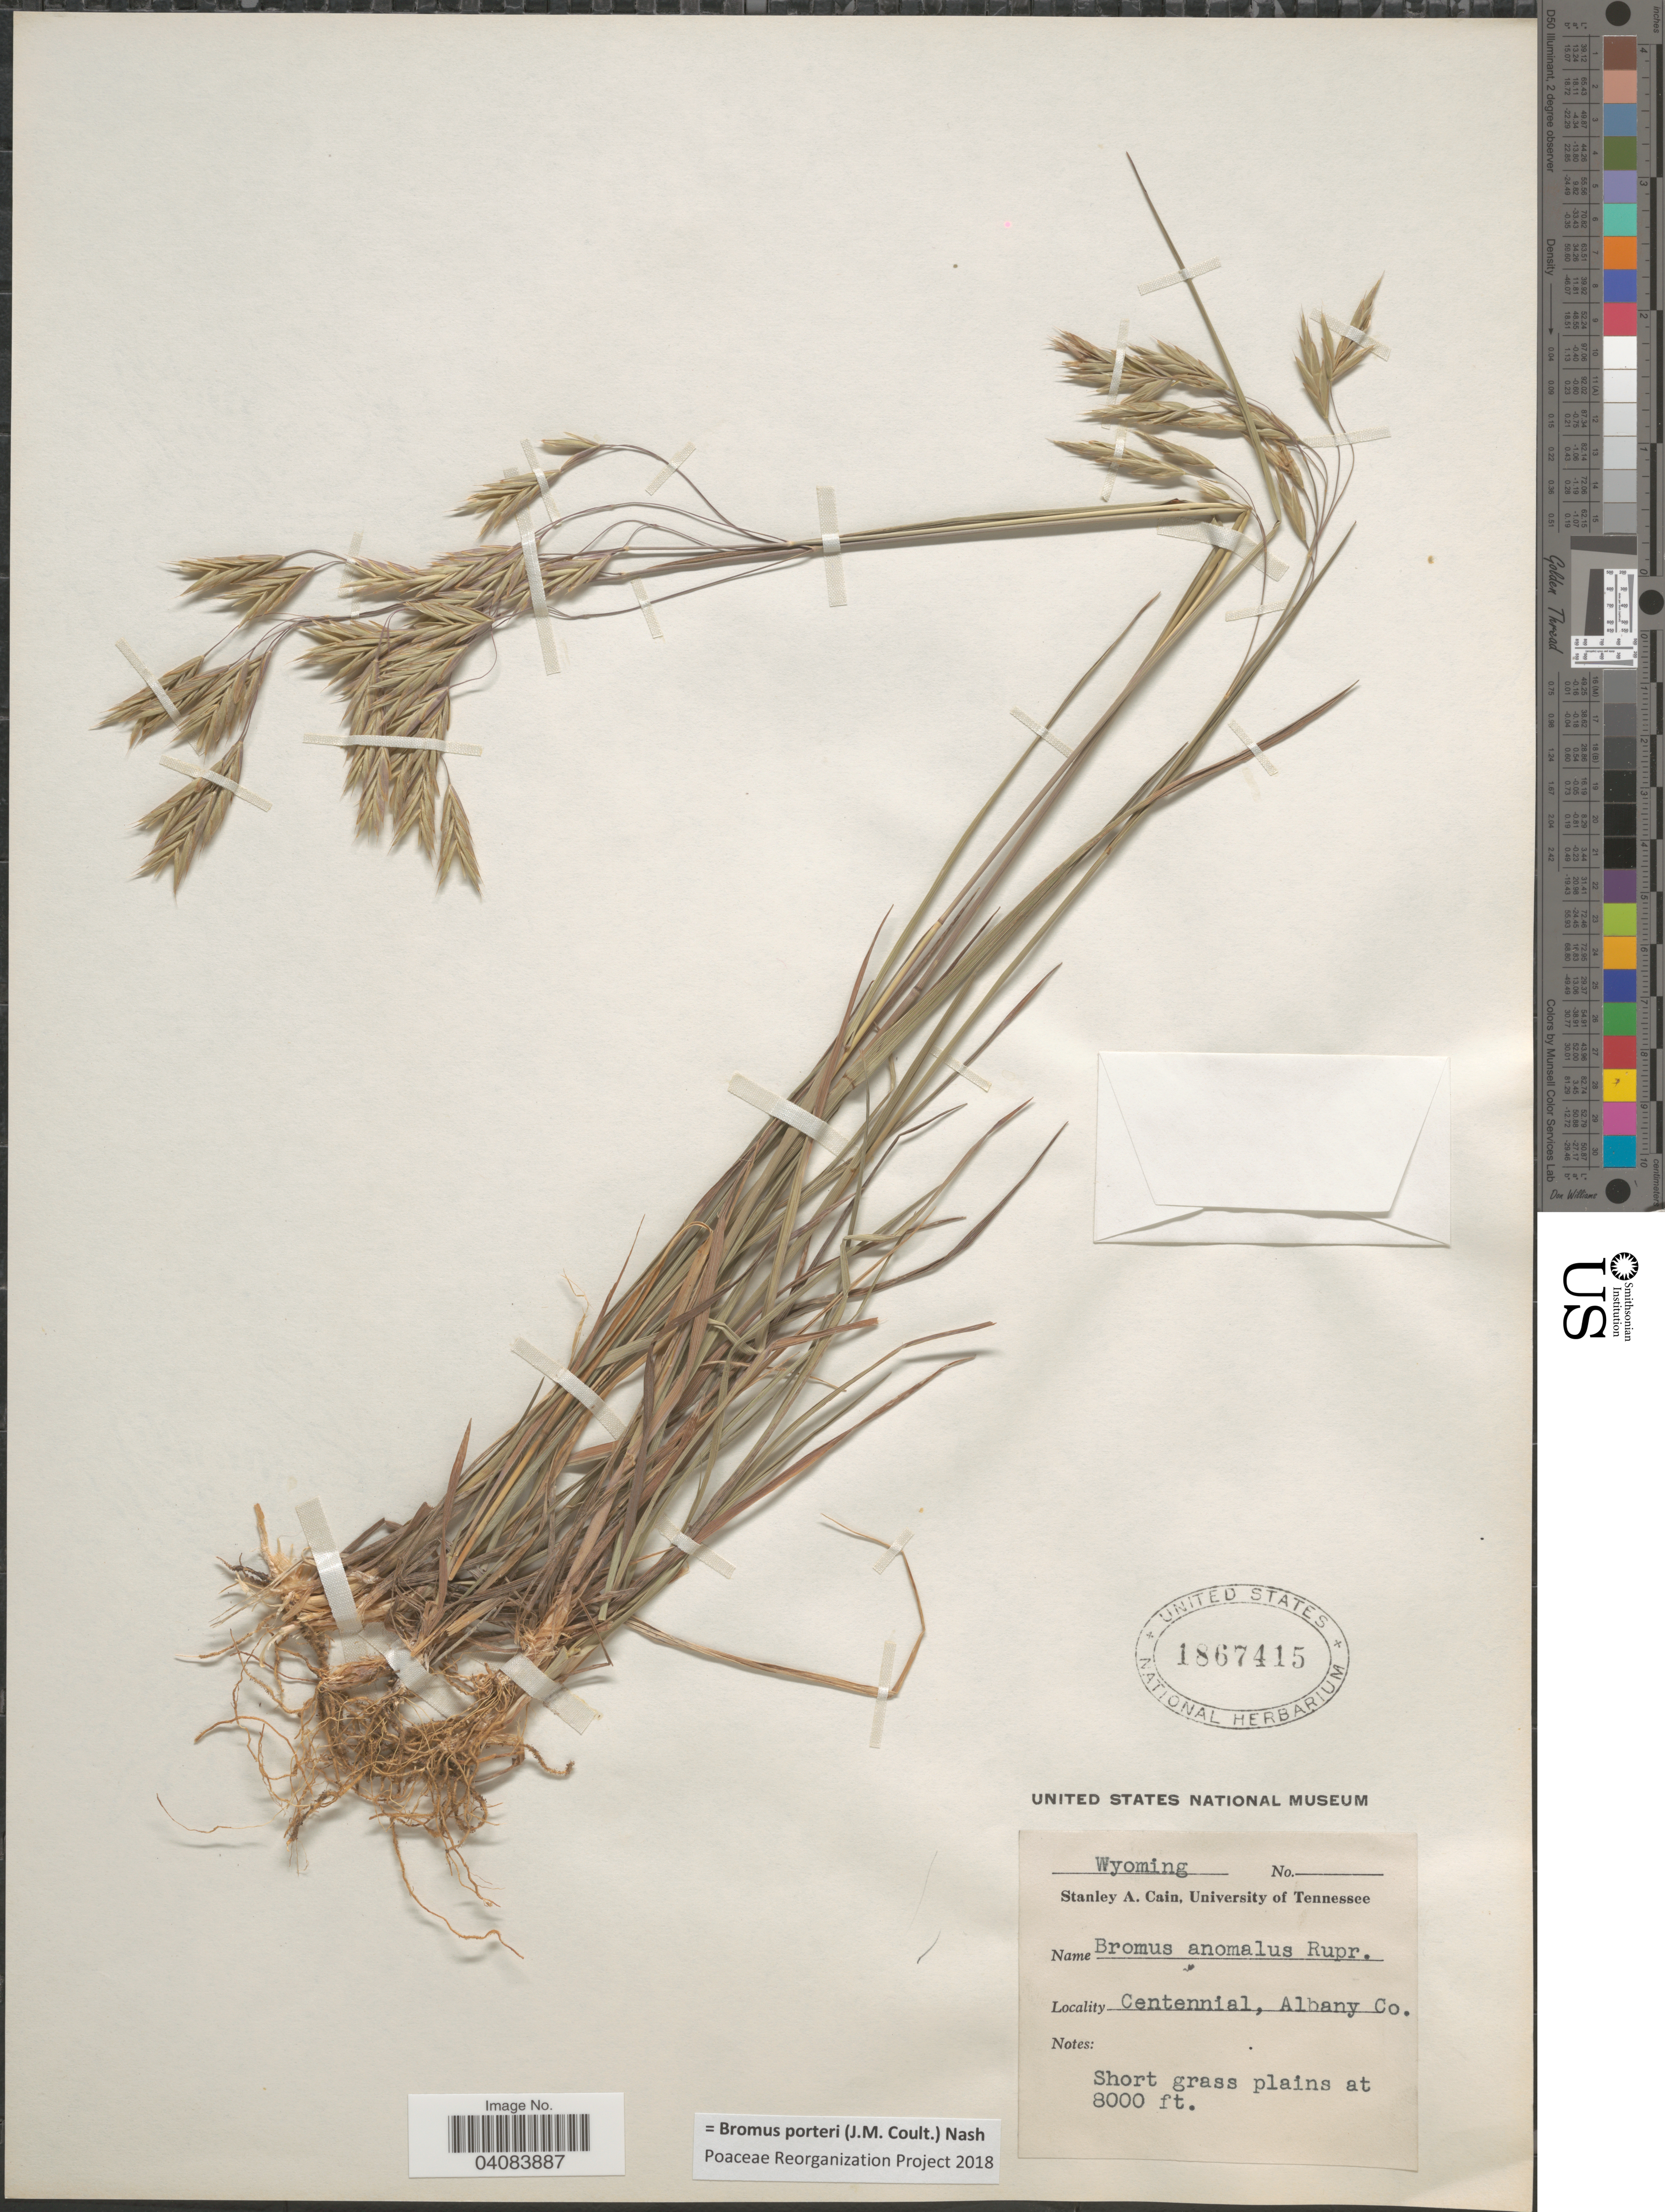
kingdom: Plantae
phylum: Tracheophyta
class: Liliopsida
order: Poales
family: Poaceae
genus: Bromus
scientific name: Bromus porteri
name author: (J.M. Coult.) Nash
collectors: S. Cain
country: United States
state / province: Wyoming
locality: Centennial, Albany Co.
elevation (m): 2438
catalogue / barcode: US 1867415